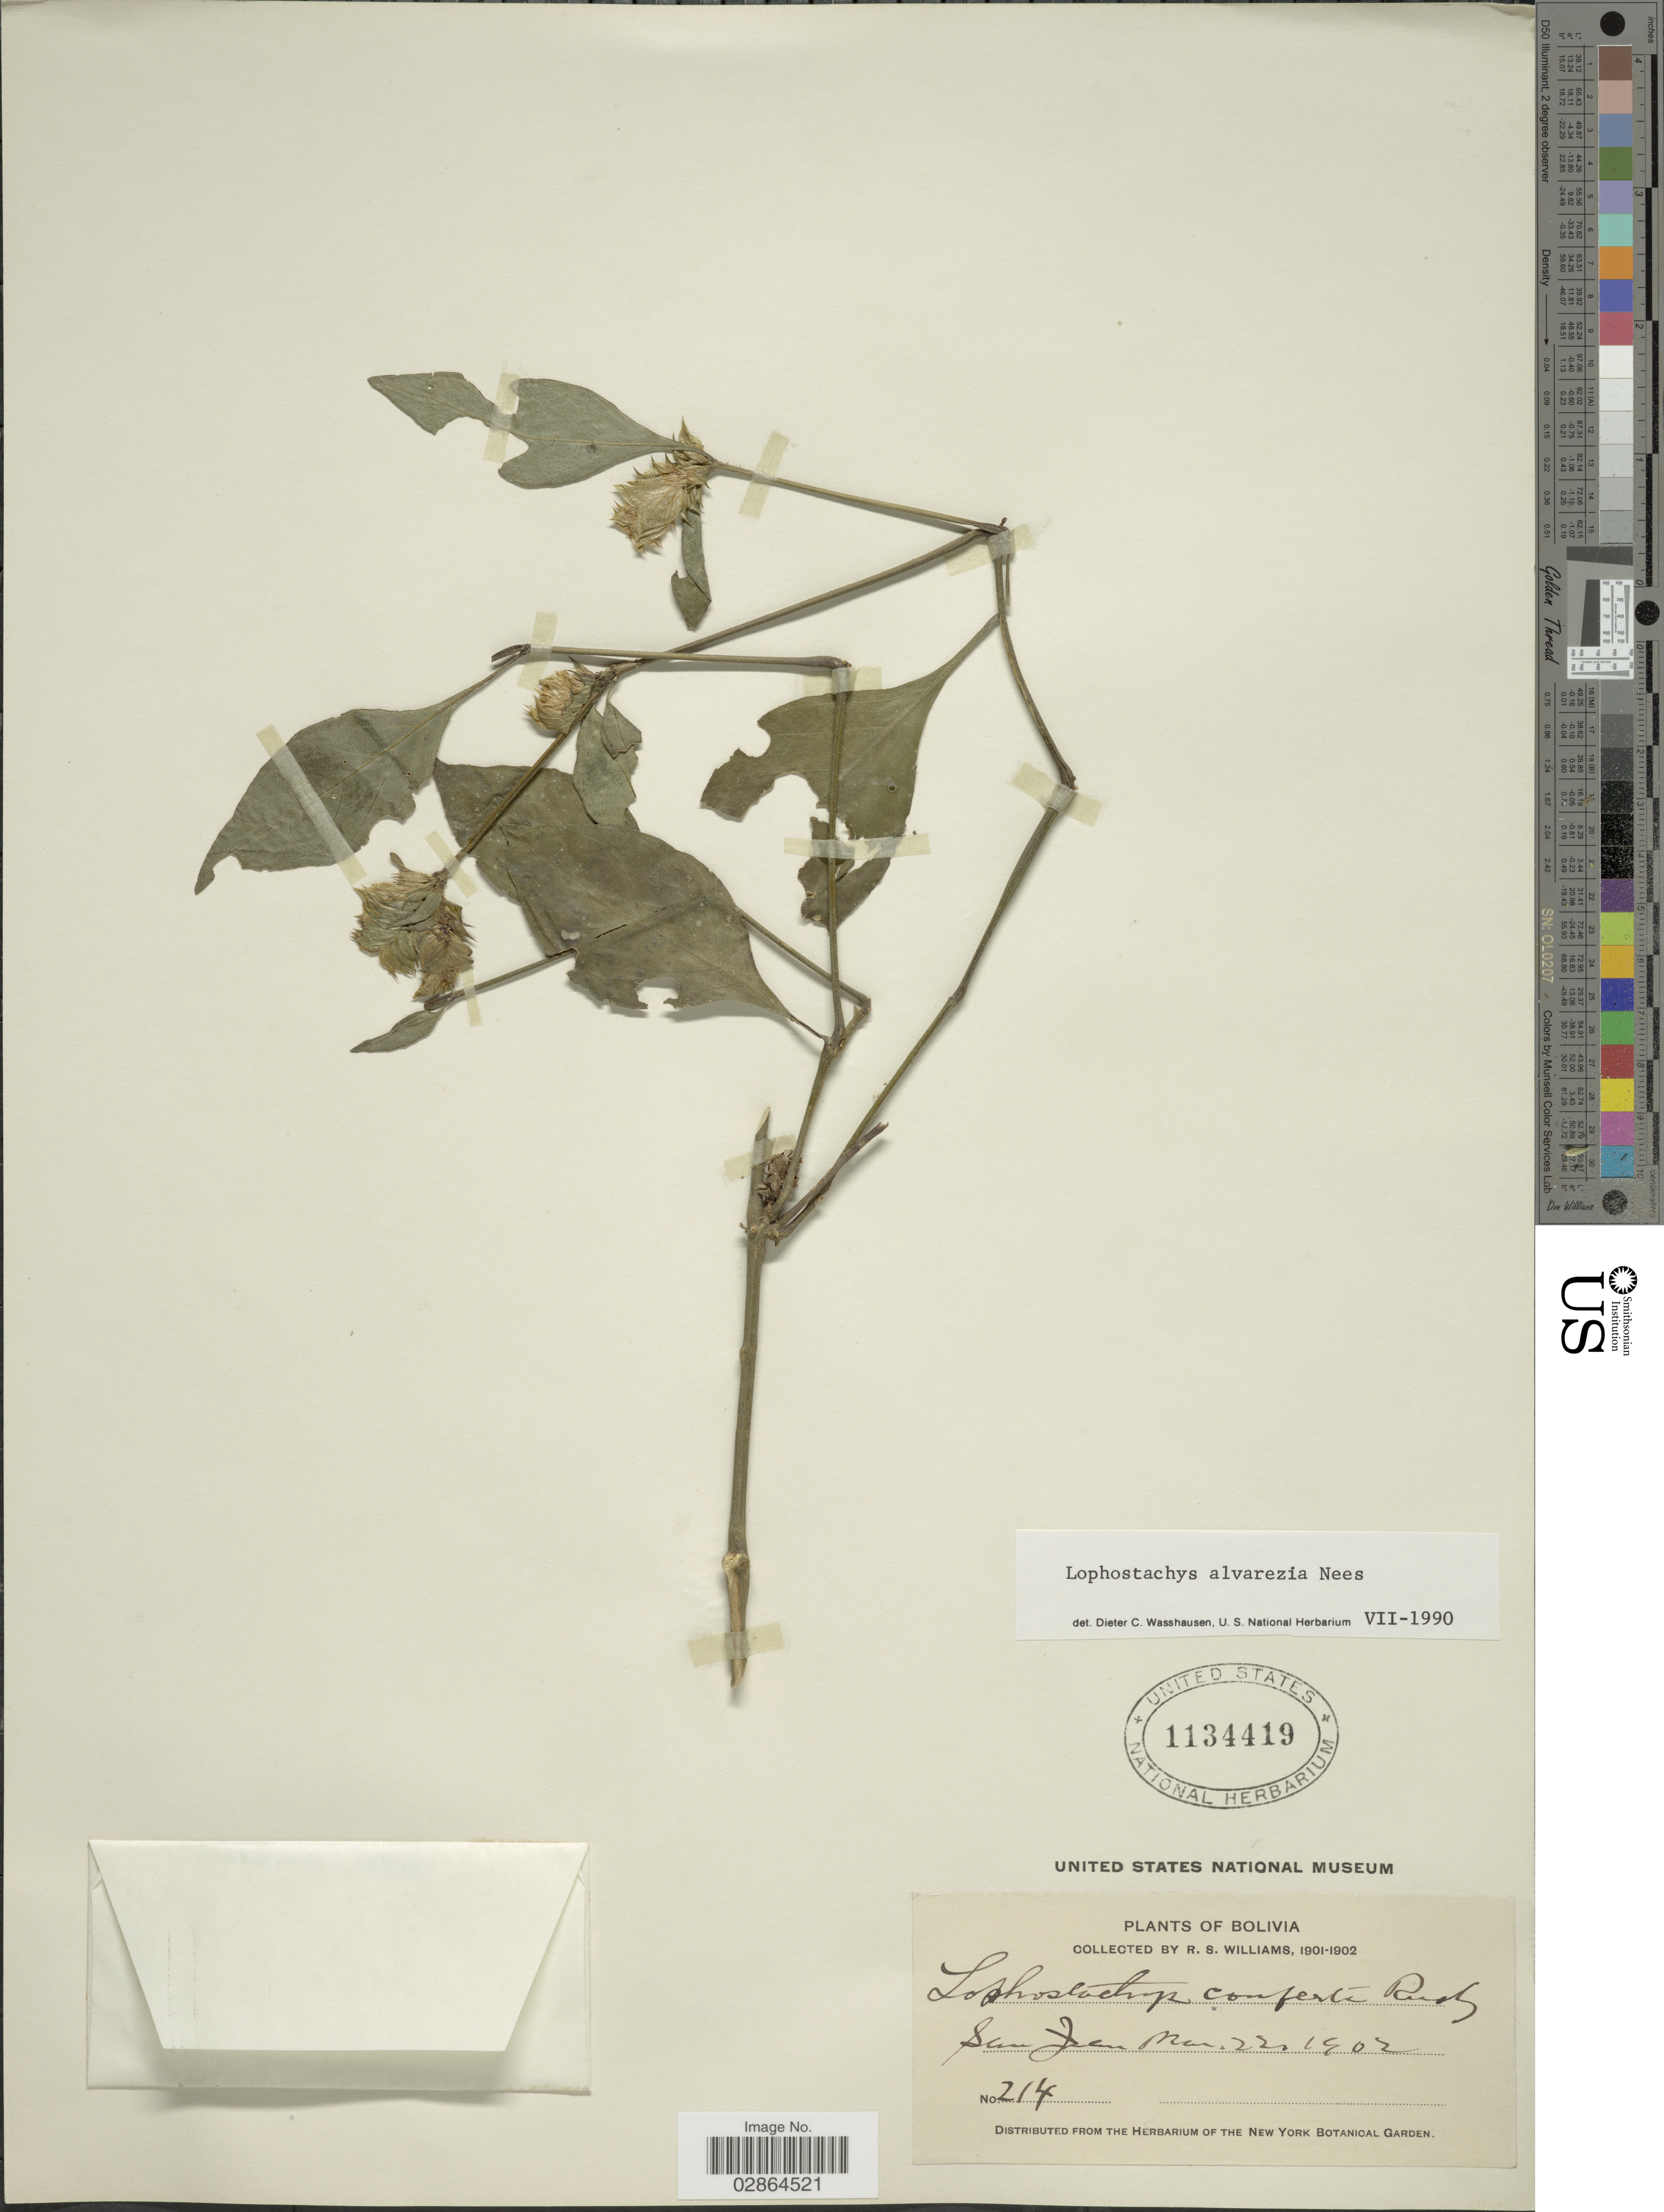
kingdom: Plantae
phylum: Tracheophyta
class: Magnoliopsida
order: Lamiales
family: Acanthaceae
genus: Lophostachys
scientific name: Lophostachys alvarezia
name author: Nees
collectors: R. S. Williams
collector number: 214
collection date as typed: March 22, 1902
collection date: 1902-03-22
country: Bolivia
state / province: La Paz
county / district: Franz Tamayo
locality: San Juan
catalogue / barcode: US 1134419